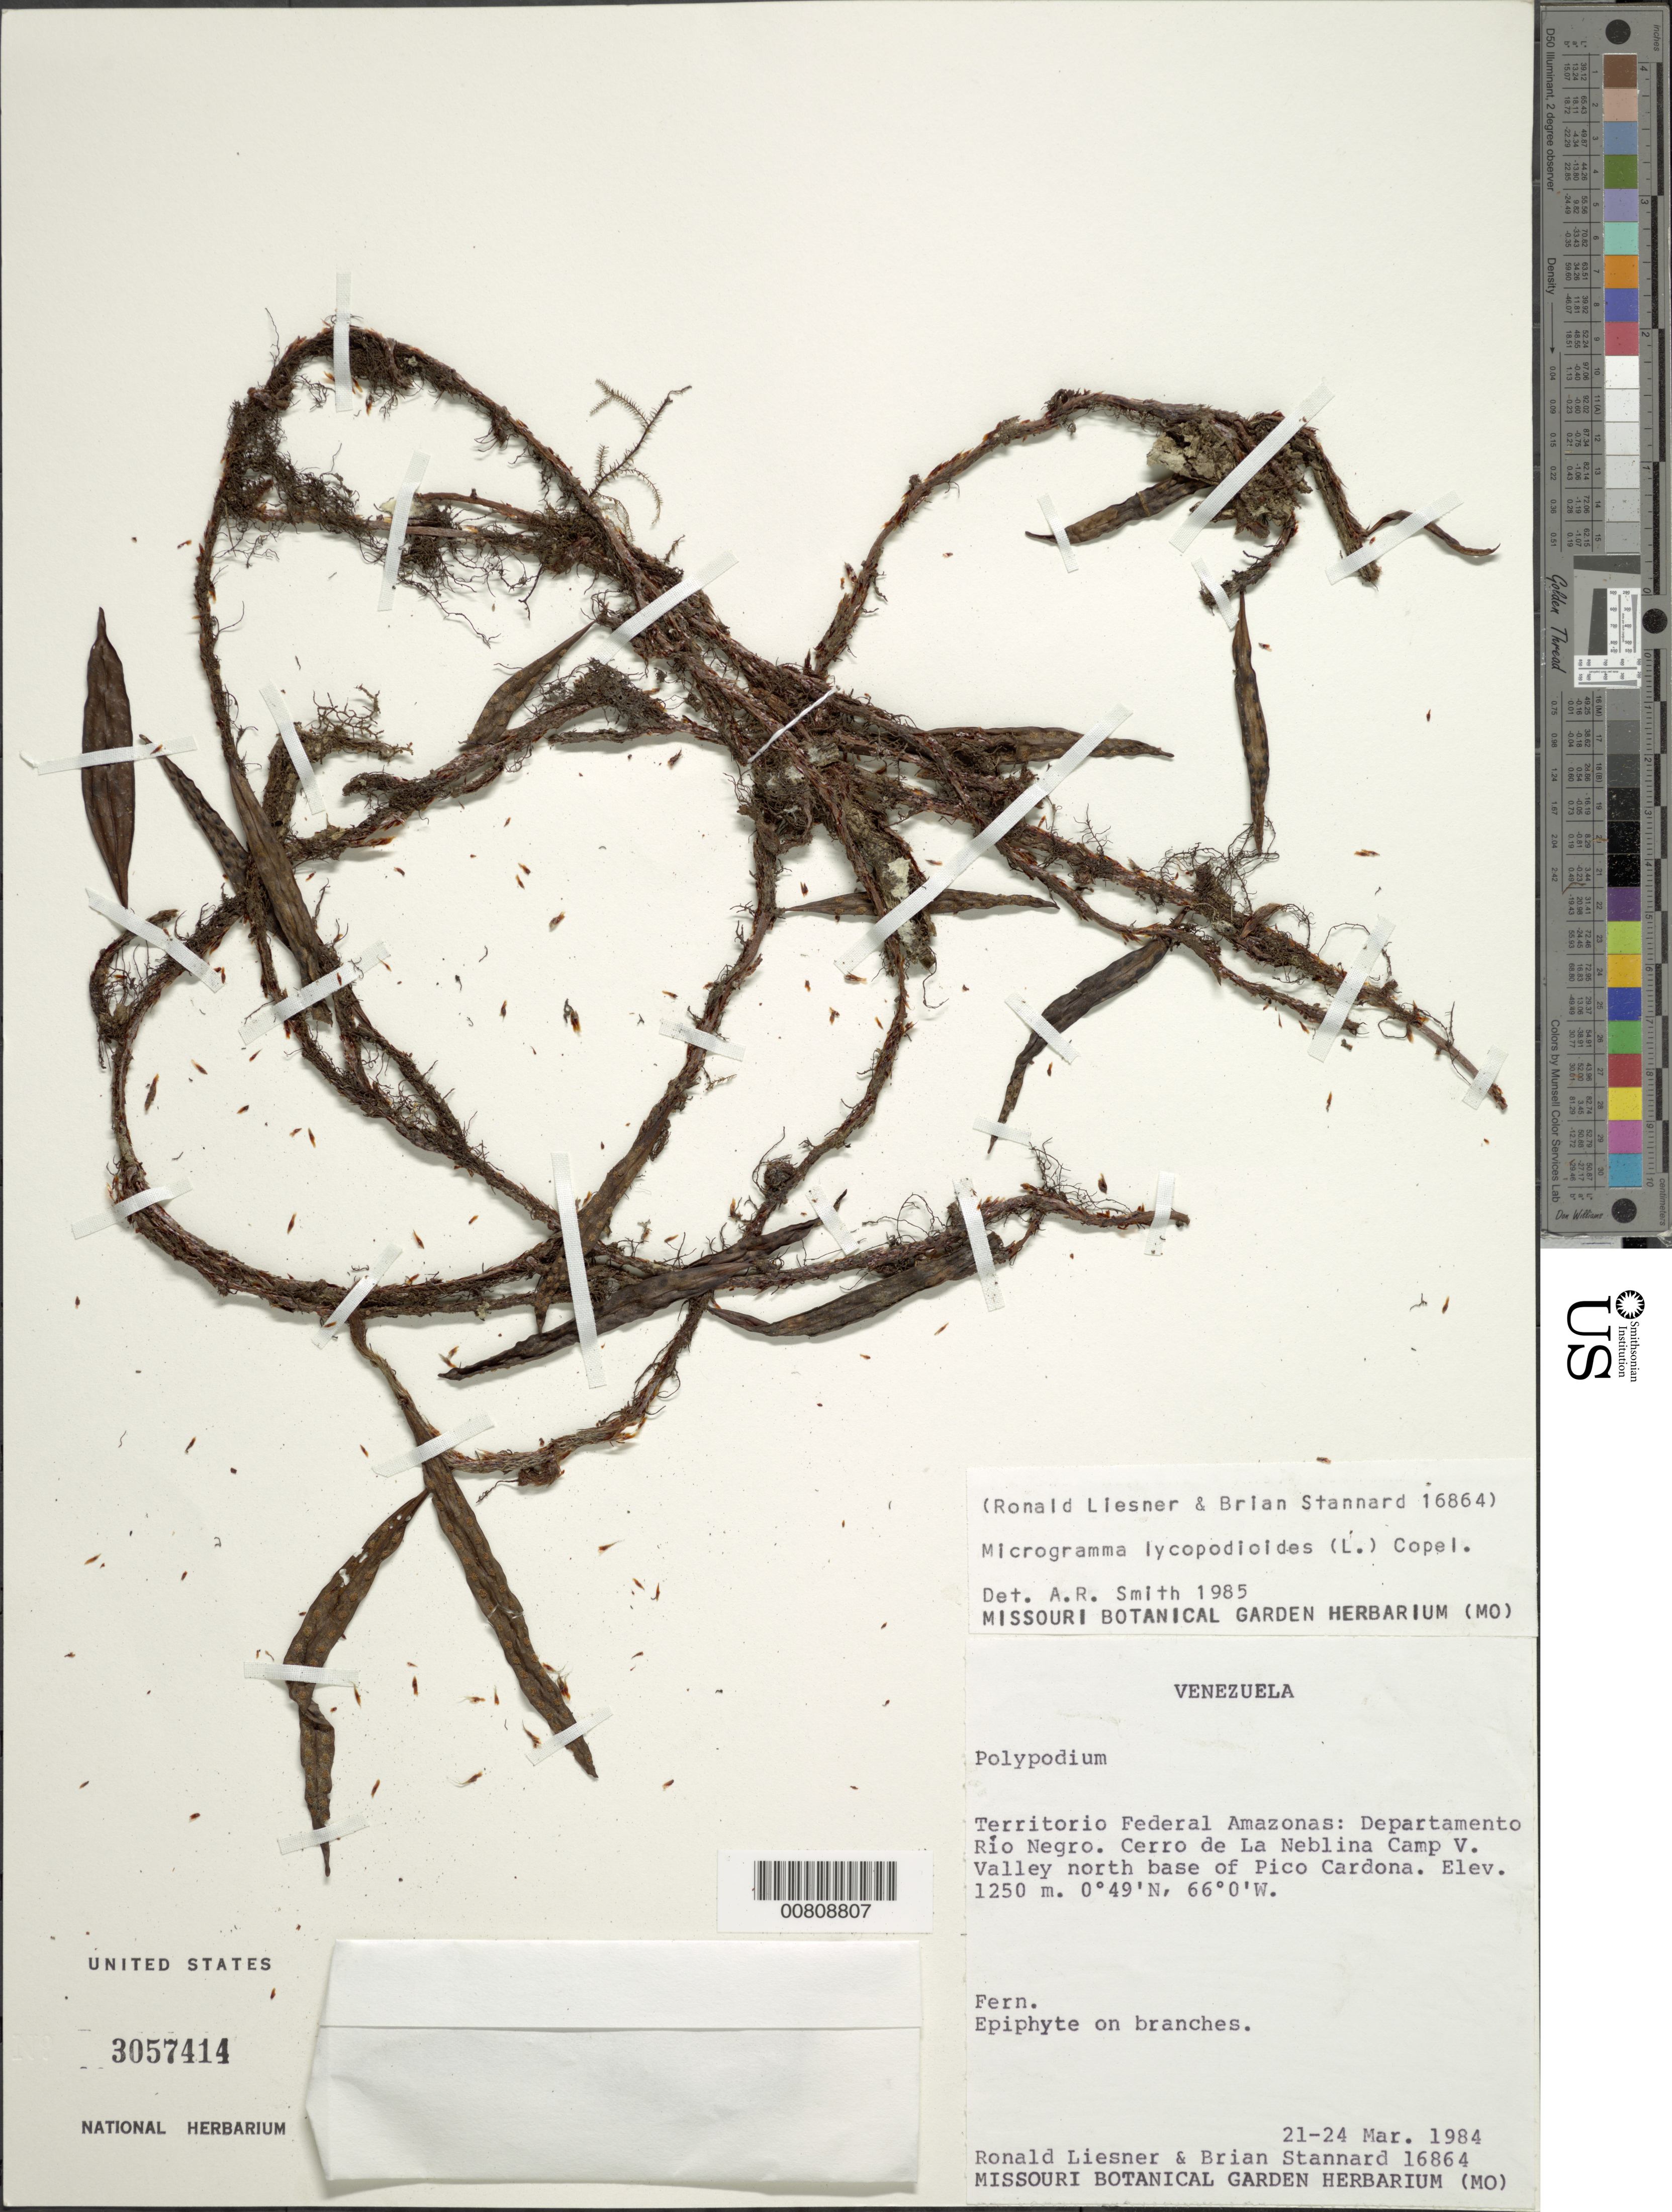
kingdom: Plantae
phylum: Tracheophyta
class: Polypodiopsida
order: Polypodiales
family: Polypodiaceae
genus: Microgramma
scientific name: Microgramma lycopodioides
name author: (L.) Copel.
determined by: Smith, Alan R., (UC)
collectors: R. L. Liesner & B. L. Stannard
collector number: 16864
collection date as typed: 21-Mar-84 to 24-Mar-84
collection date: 1984-03-21/1984-03-24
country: Venezuela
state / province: Amazonas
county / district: Río Negro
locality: Cerro de La Neblina Base Camp V, north base of Pico Cardona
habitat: Valley; on branches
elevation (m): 1250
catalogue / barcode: US 3057414